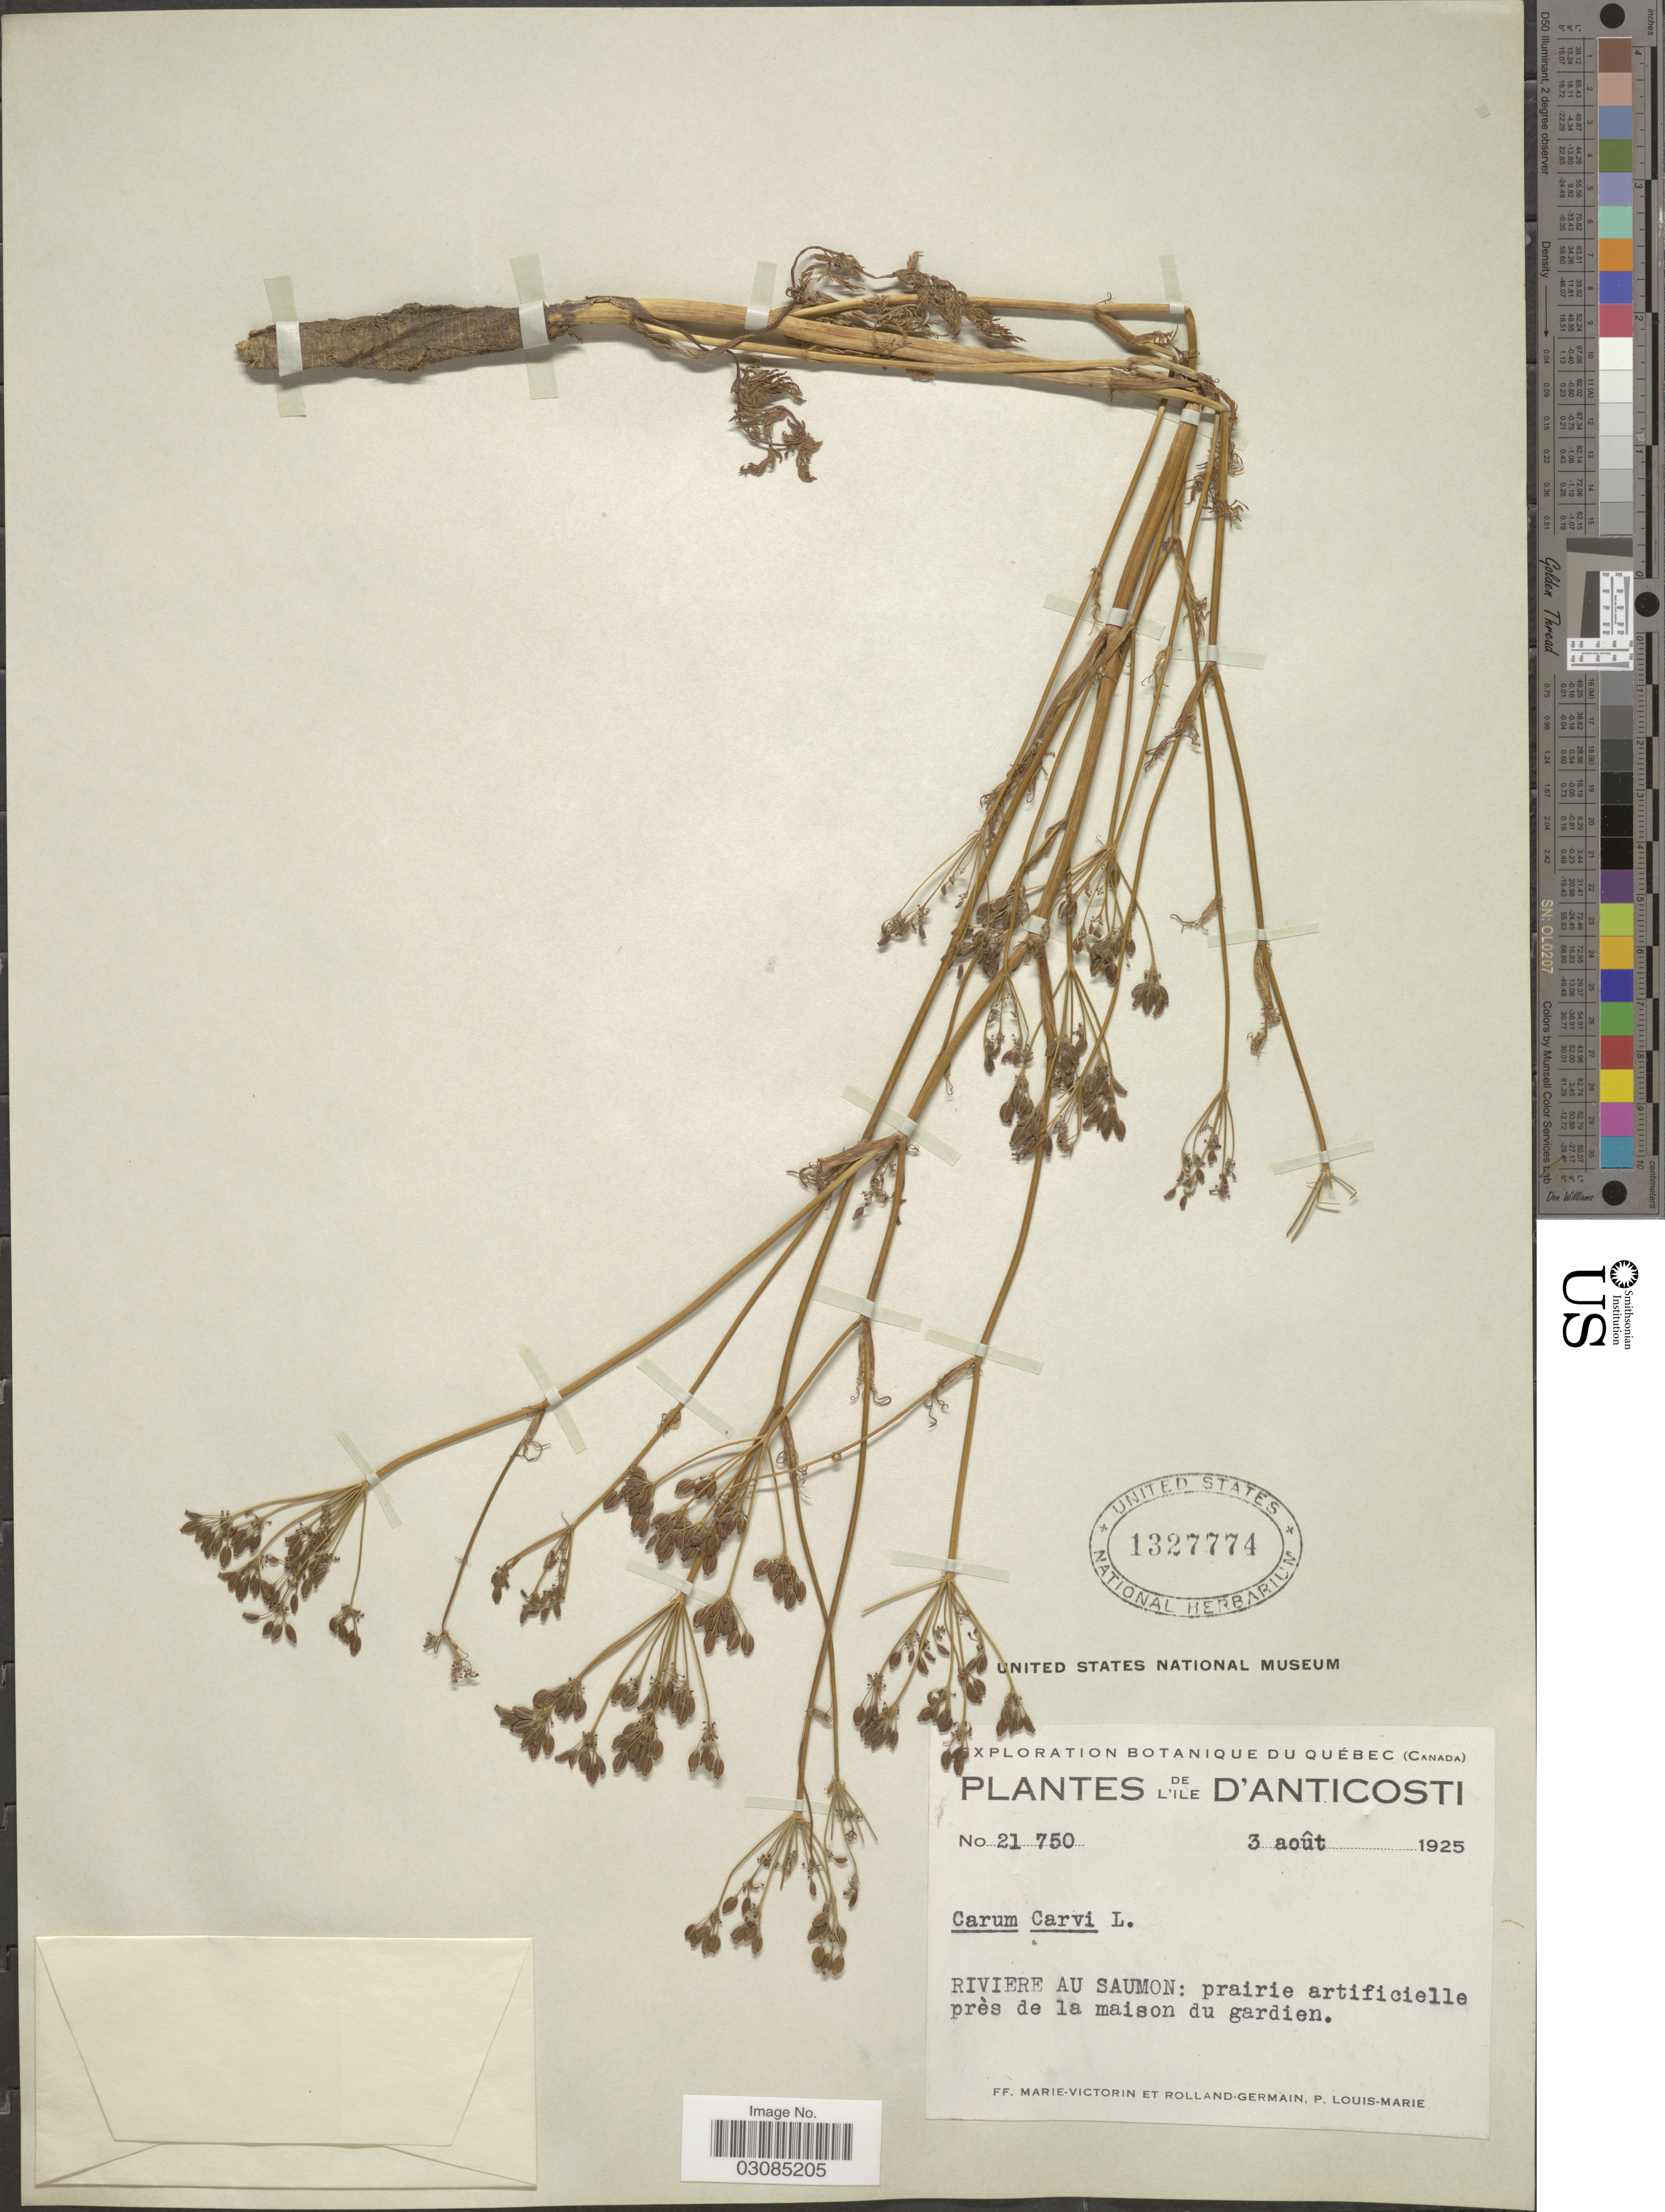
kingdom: Plantae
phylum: Tracheophyta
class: Magnoliopsida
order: Apiales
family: Apiaceae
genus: Carum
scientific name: Carum carvi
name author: L.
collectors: F. Marie-Victorin, Rolland-Germain & L.-M. LaLonde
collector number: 21750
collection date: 1925-08-03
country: Canada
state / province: Quebec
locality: L'ile d'Anticosti. Riviere au Saumon: prairie artificielle près de la maison du gardien.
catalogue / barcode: US 1327774